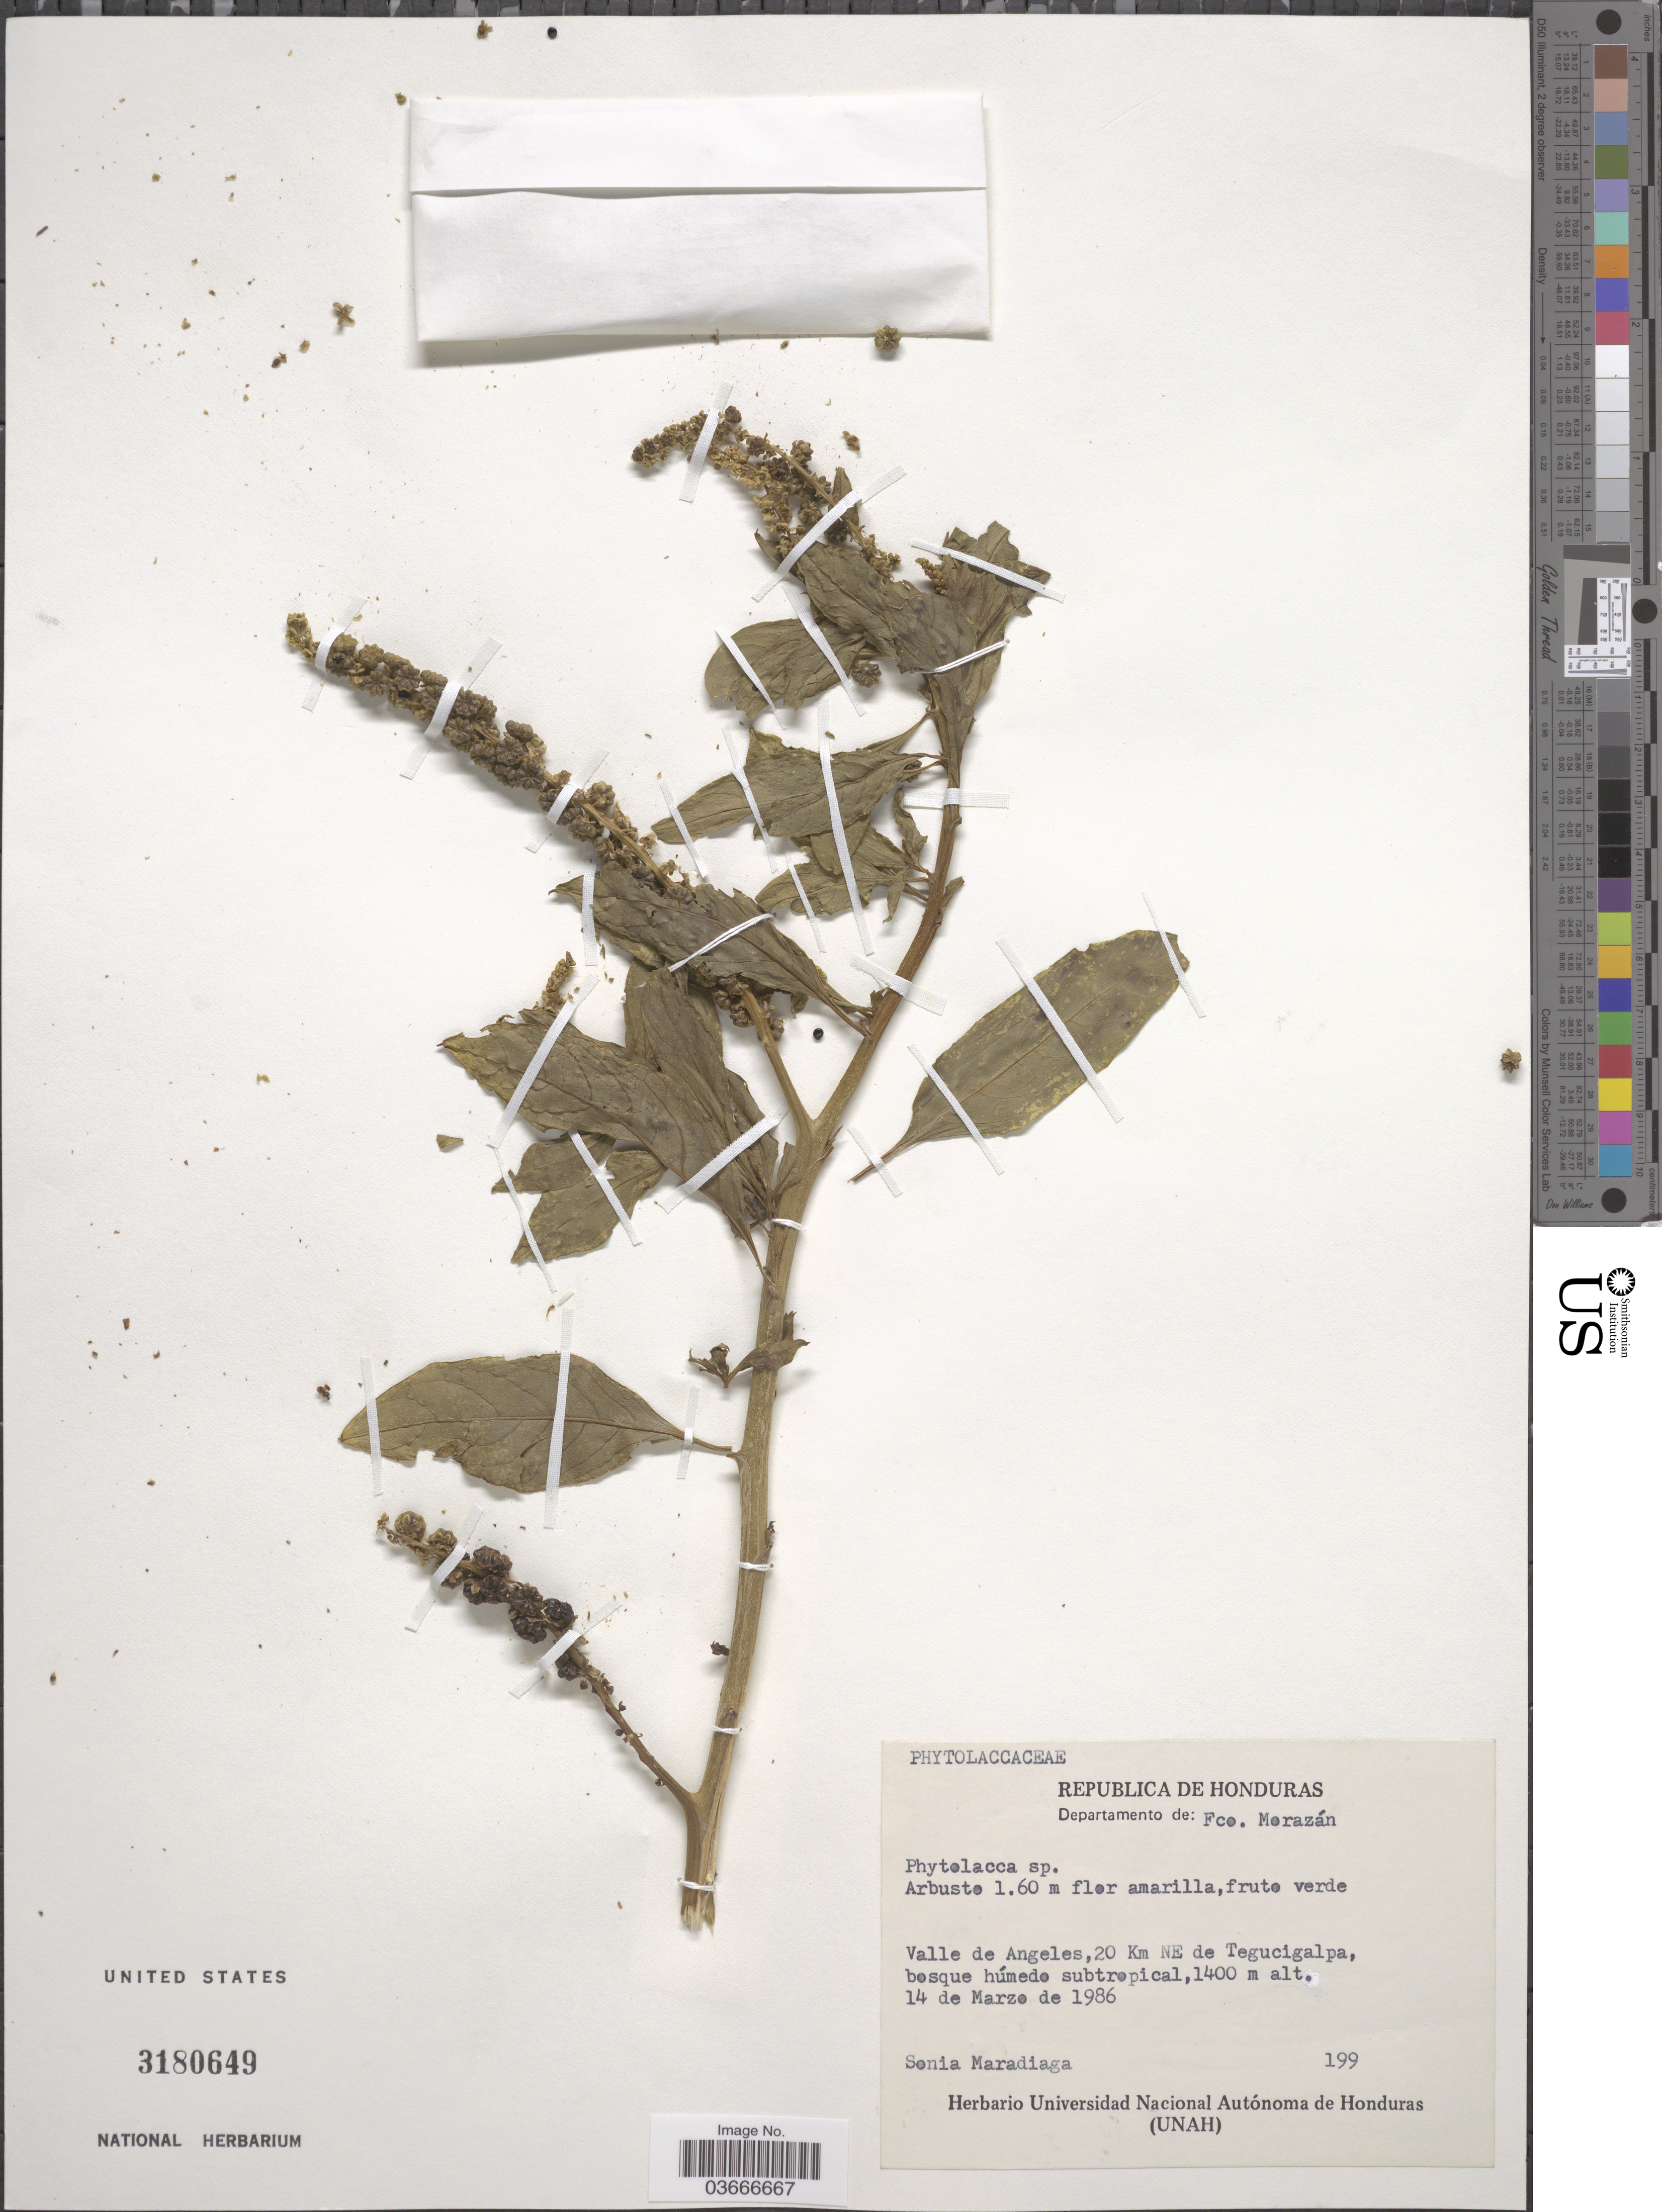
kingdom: Plantae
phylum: Tracheophyta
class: Magnoliopsida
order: Caryophyllales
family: Phytolaccaceae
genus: Phytolacca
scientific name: Phytolacca sp.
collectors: S. Maradiaga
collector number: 199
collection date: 1986-03-14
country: Honduras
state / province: Fco. Morazán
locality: Departamento de: Fco. Morazán. Valle de Angeles, 20 Km NE de Tegucigalpa, bosque húmedo subtropical.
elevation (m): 1400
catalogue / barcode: US 3180649